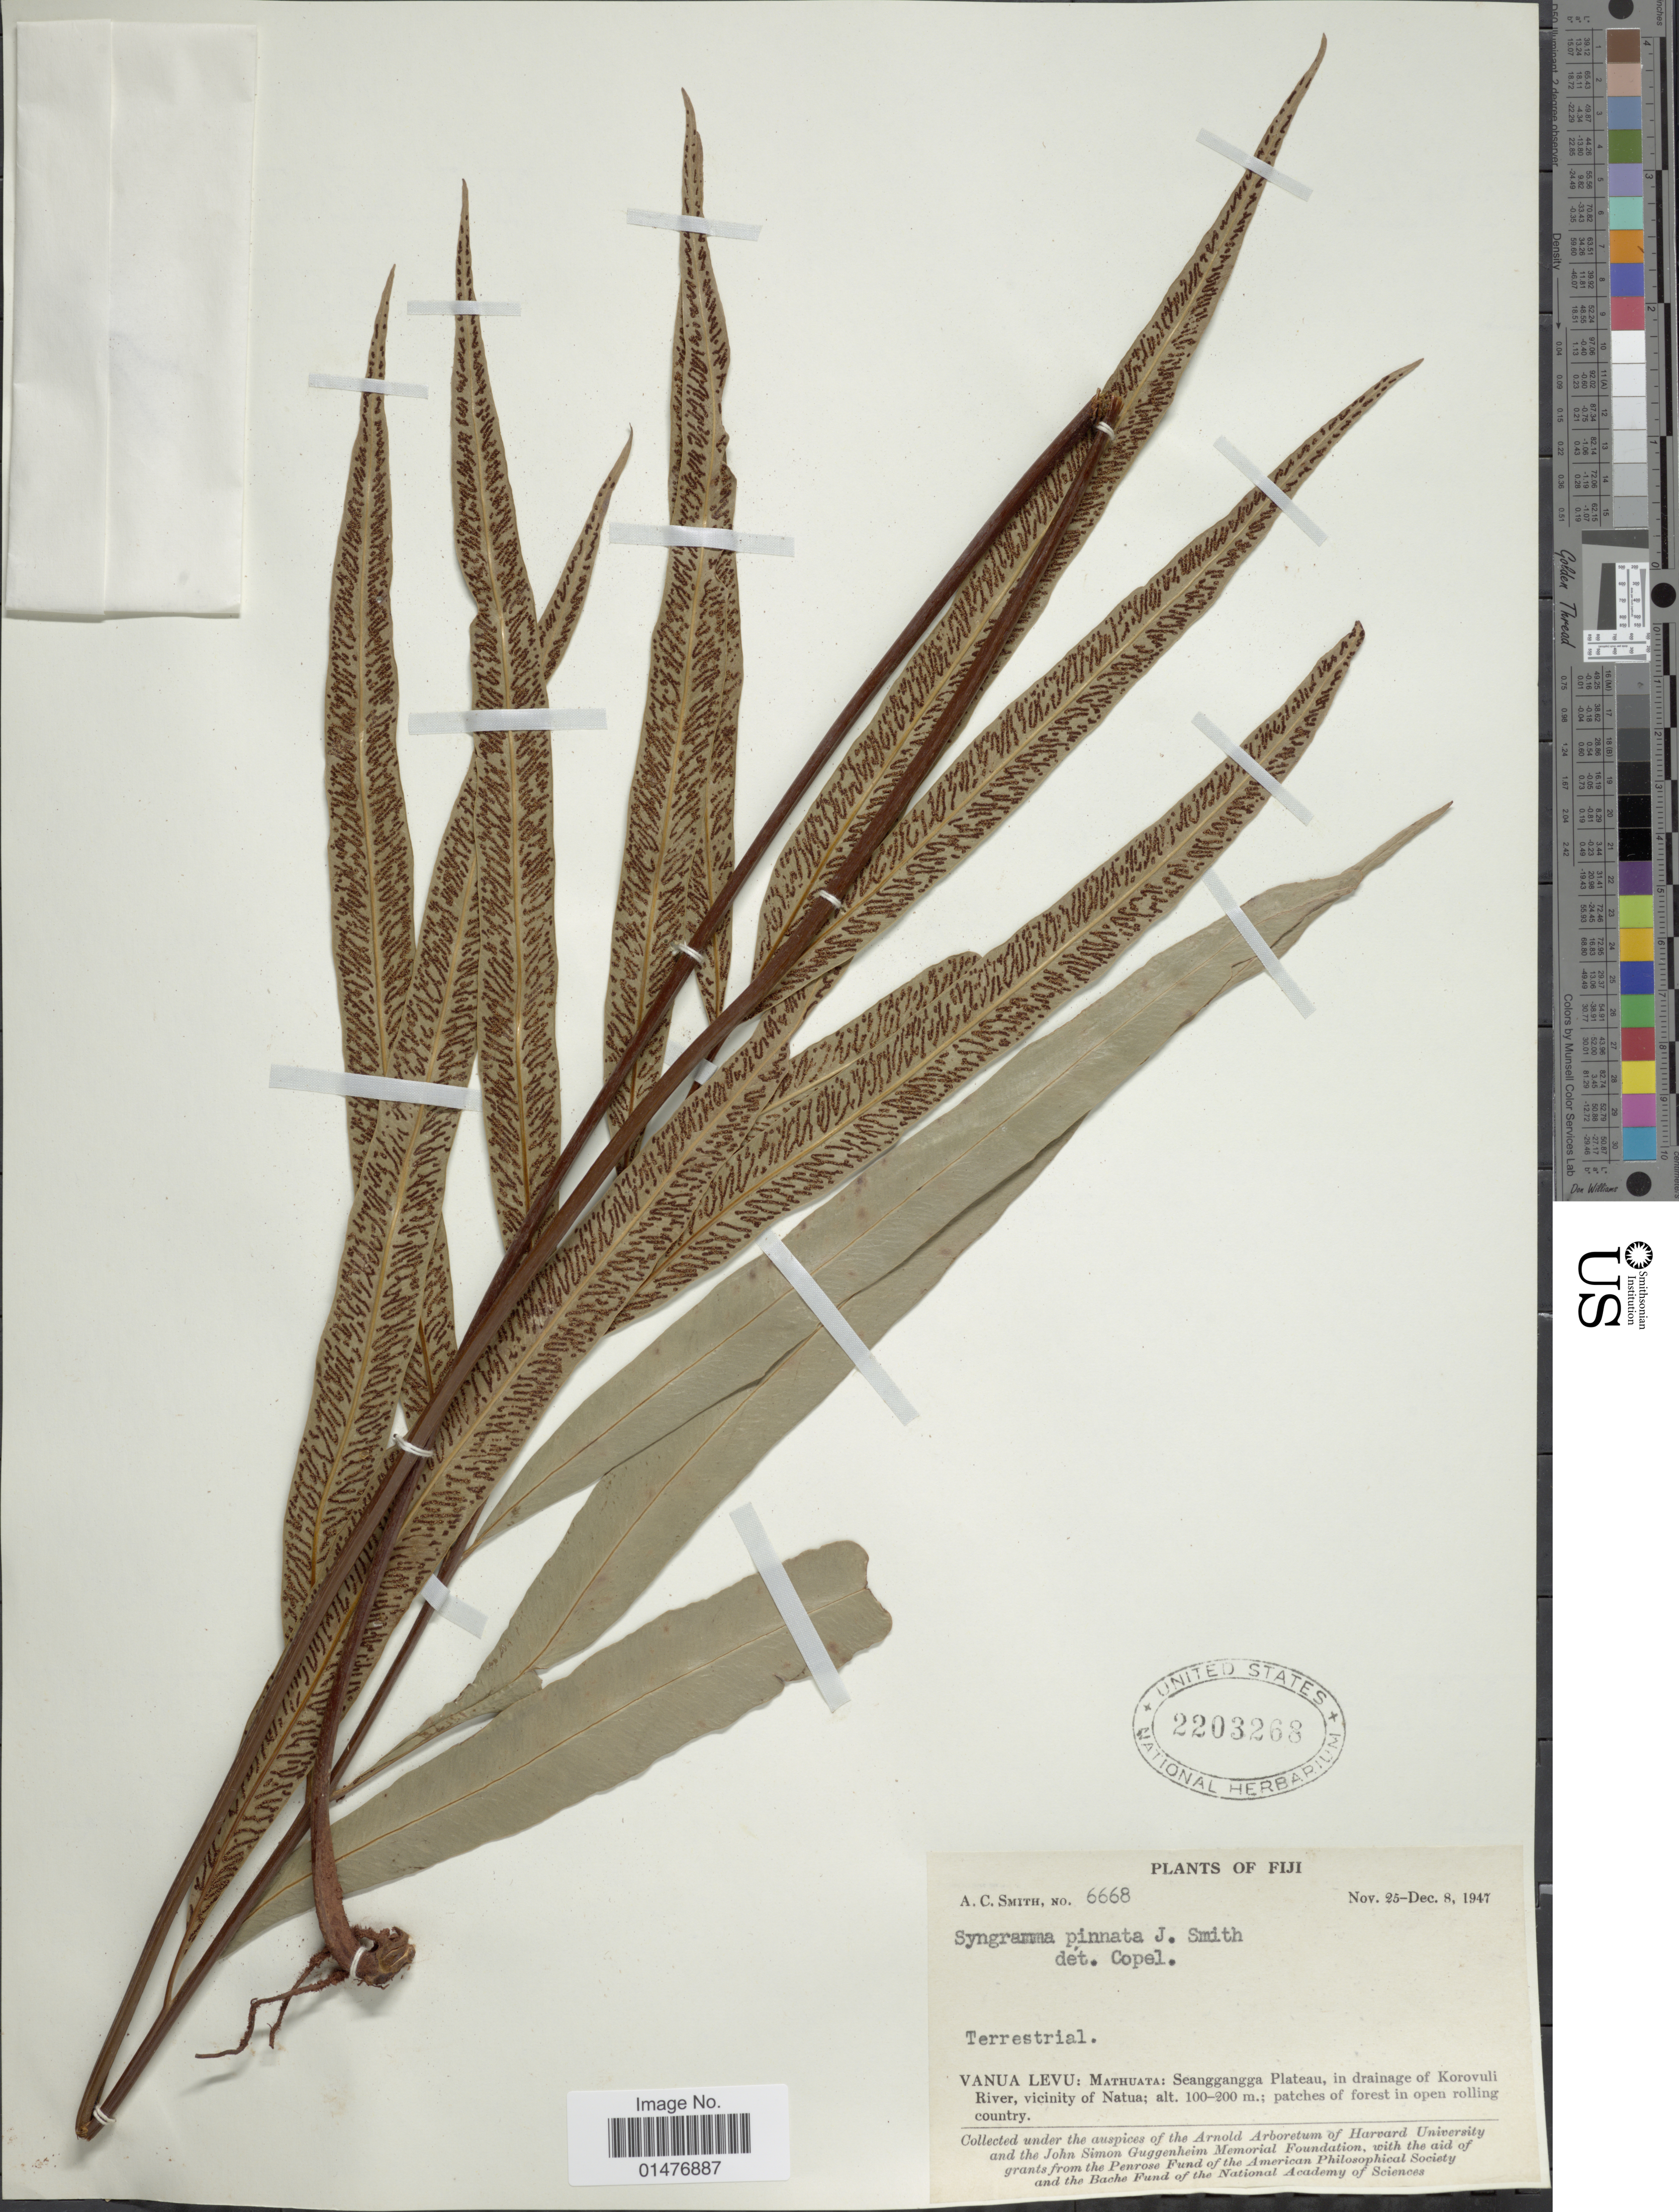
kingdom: Plantae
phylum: Tracheophyta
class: Polypodiopsida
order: Polypodiales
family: Pteridaceae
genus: Taenitis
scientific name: Taenitis pinnata var. pinnata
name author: (J. Sm.) Holttum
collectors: A. C. Smith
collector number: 6668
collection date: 1947-11-25/1947-12-08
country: Fiji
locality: VANUA LEVU: Mathuata: seanggangga Plateau, in drainage of Korovulli River, vicinity of Natua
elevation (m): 100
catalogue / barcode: US 2203268